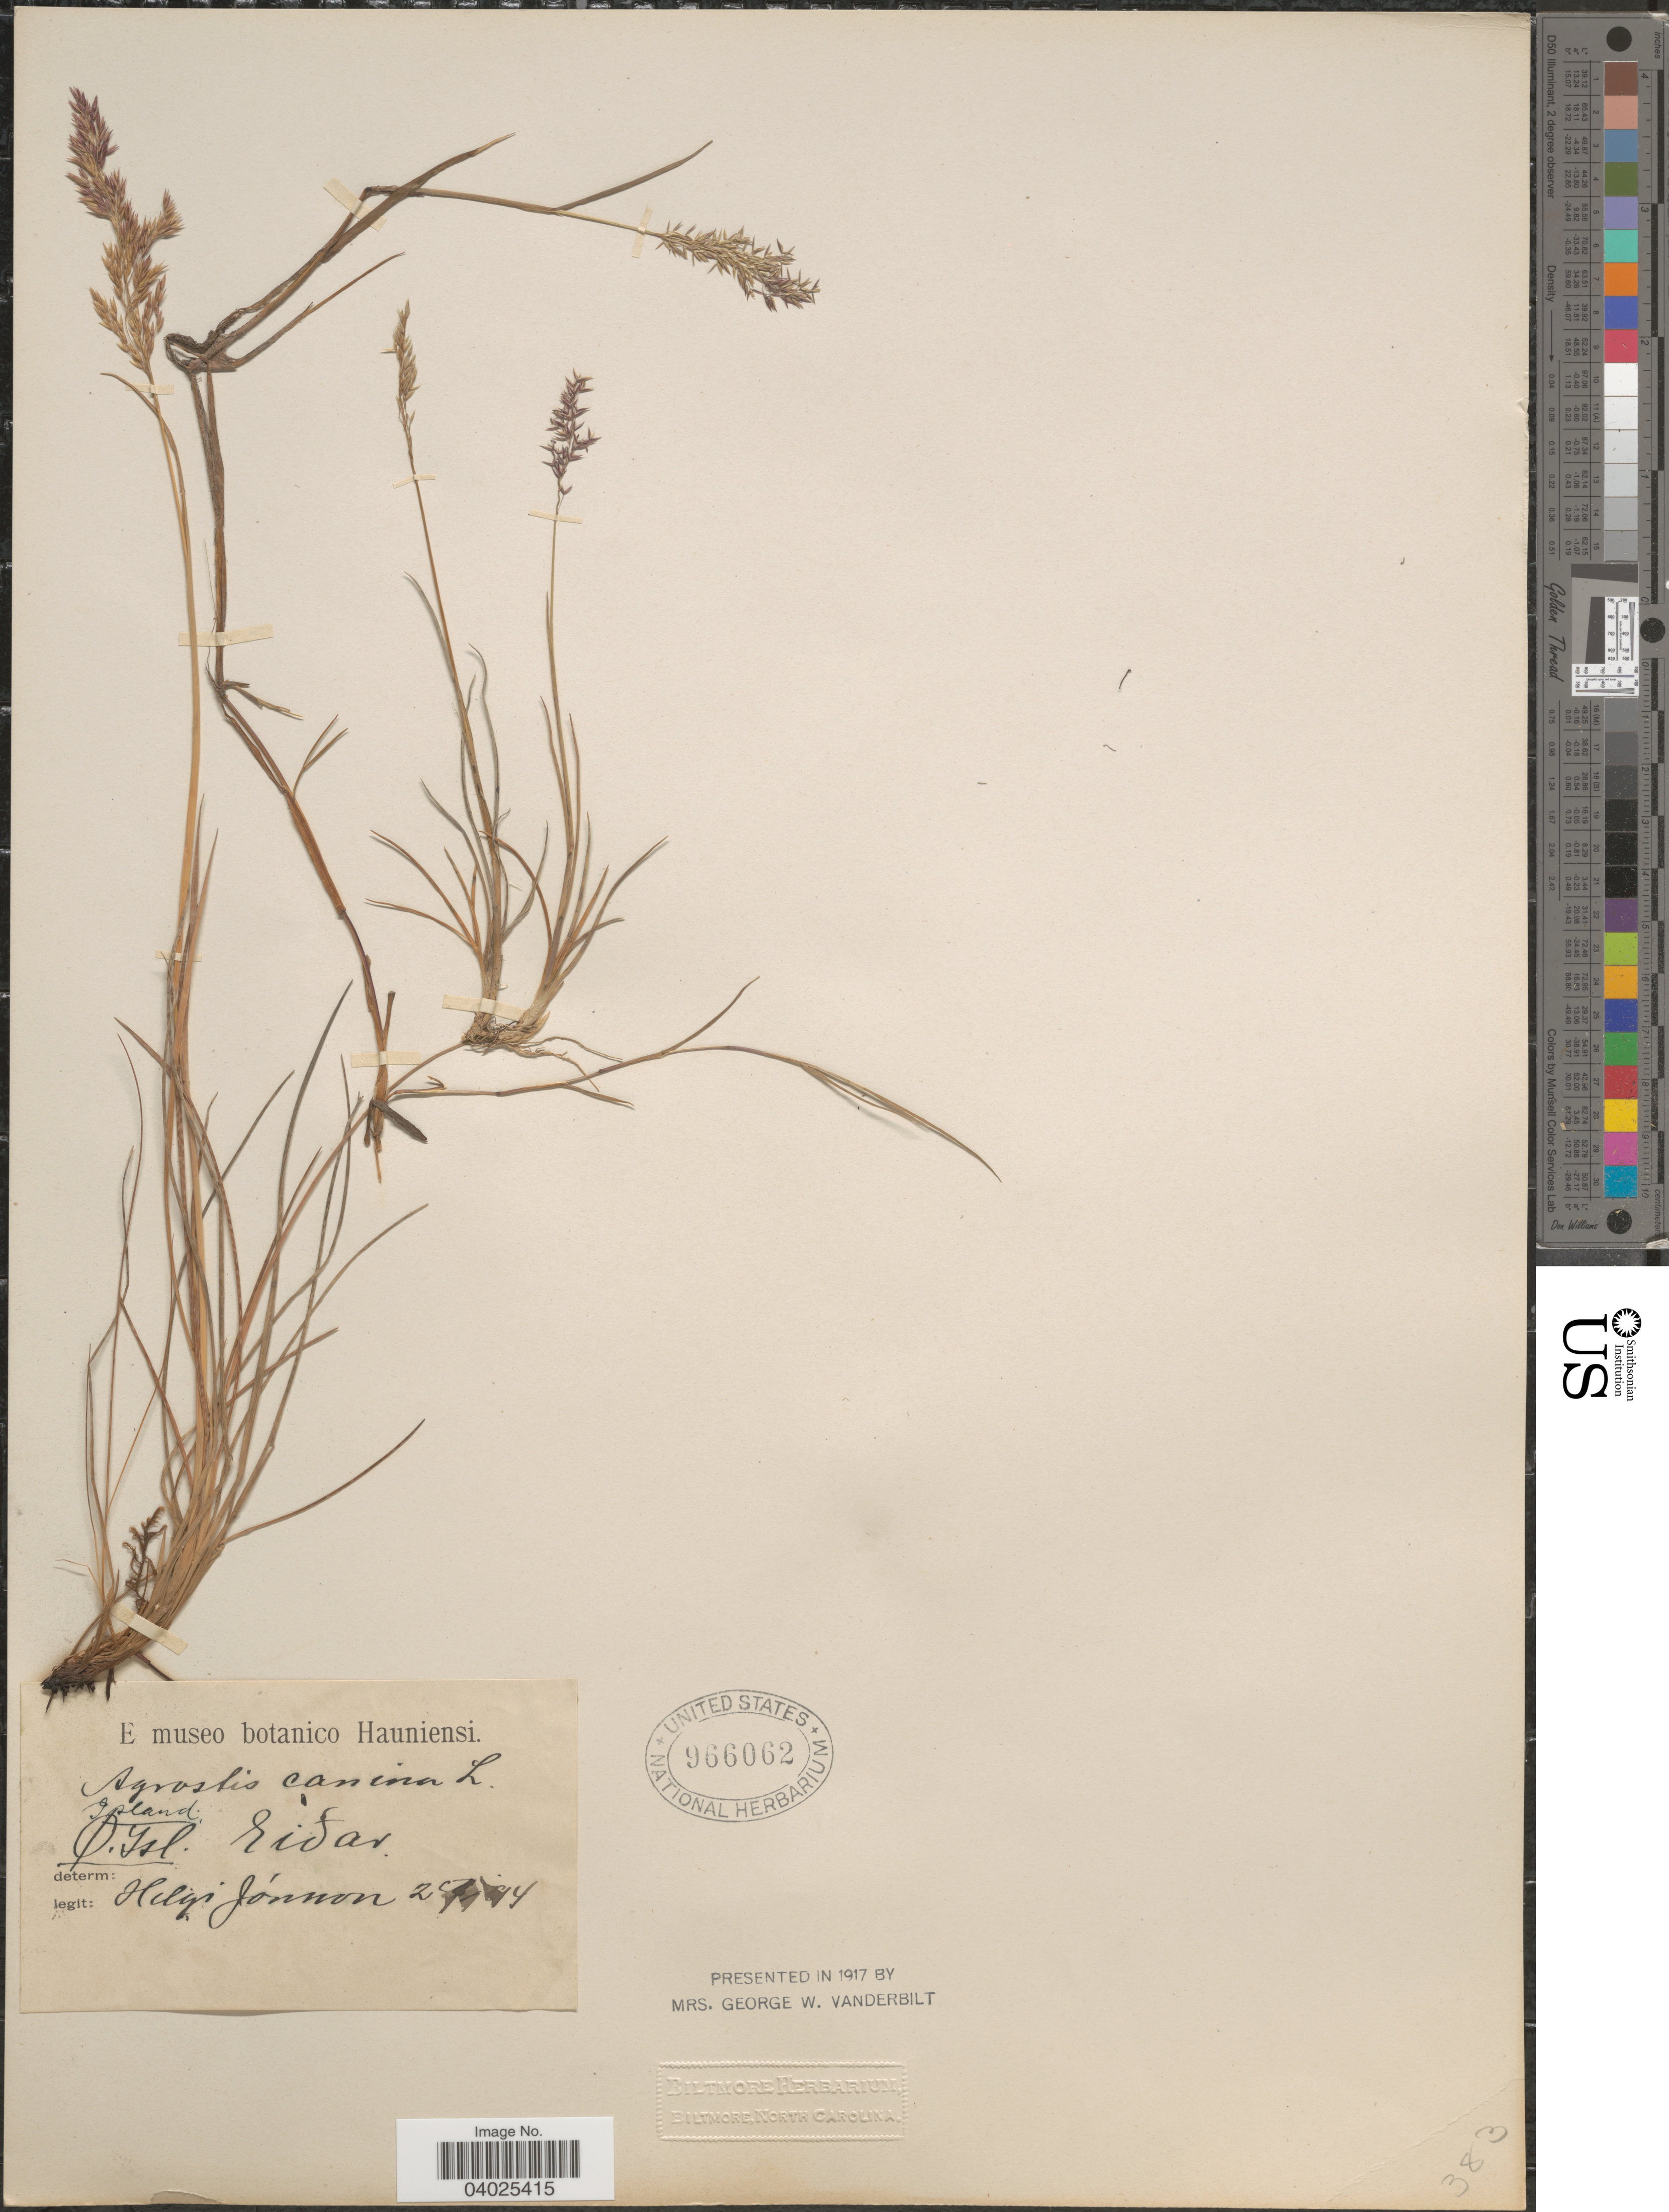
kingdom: Plantae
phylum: Tracheophyta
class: Liliopsida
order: Poales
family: Poaceae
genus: Agrostis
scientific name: Agrostis canina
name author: L.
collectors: H. Jónsson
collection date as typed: Transcribed d/m/y: 25/1/94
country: Iceland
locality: Island, Ø.Isl. Eiðar.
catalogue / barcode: US 966062